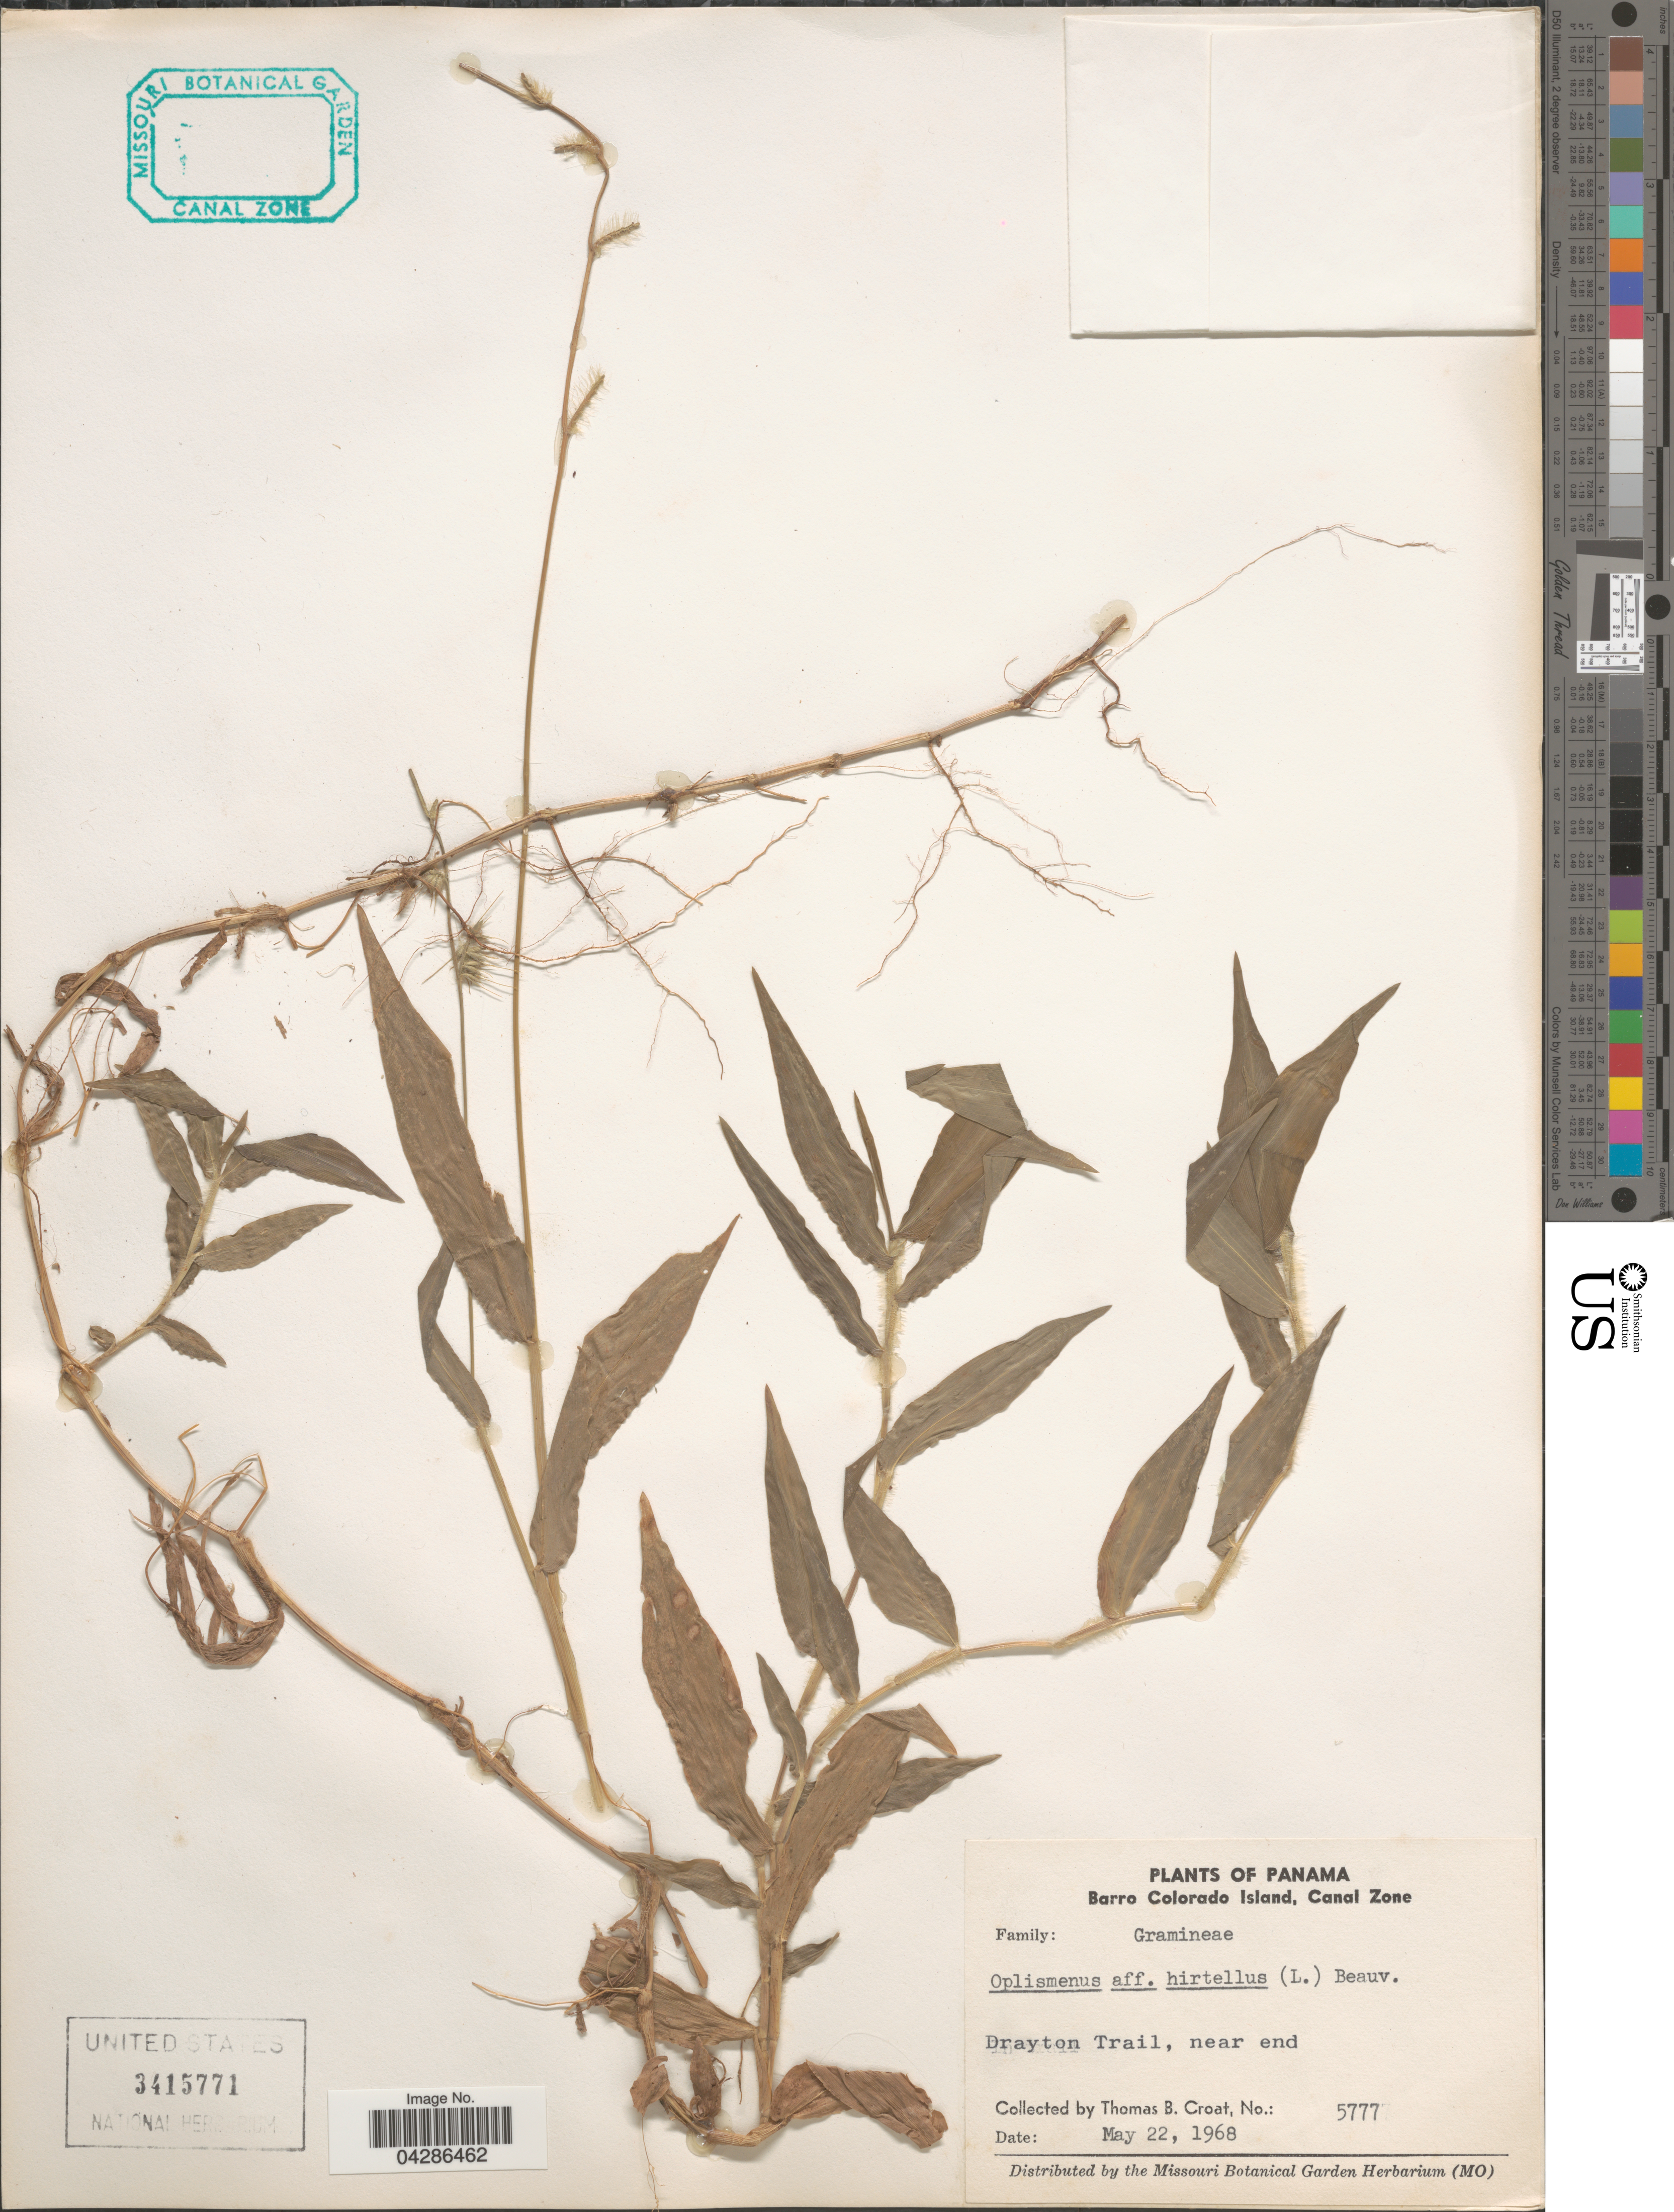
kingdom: Plantae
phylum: Tracheophyta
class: Liliopsida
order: Poales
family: Poaceae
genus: Oplismenus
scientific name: Oplismenus hirtellus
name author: (L.) P. Beauv.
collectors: T. B. Croat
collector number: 5777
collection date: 1968-05-22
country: Panama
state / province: Colón / Panamá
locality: Barro Colorado Island, Canal Zone. Drayron Trail, near end.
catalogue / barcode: US 3415771